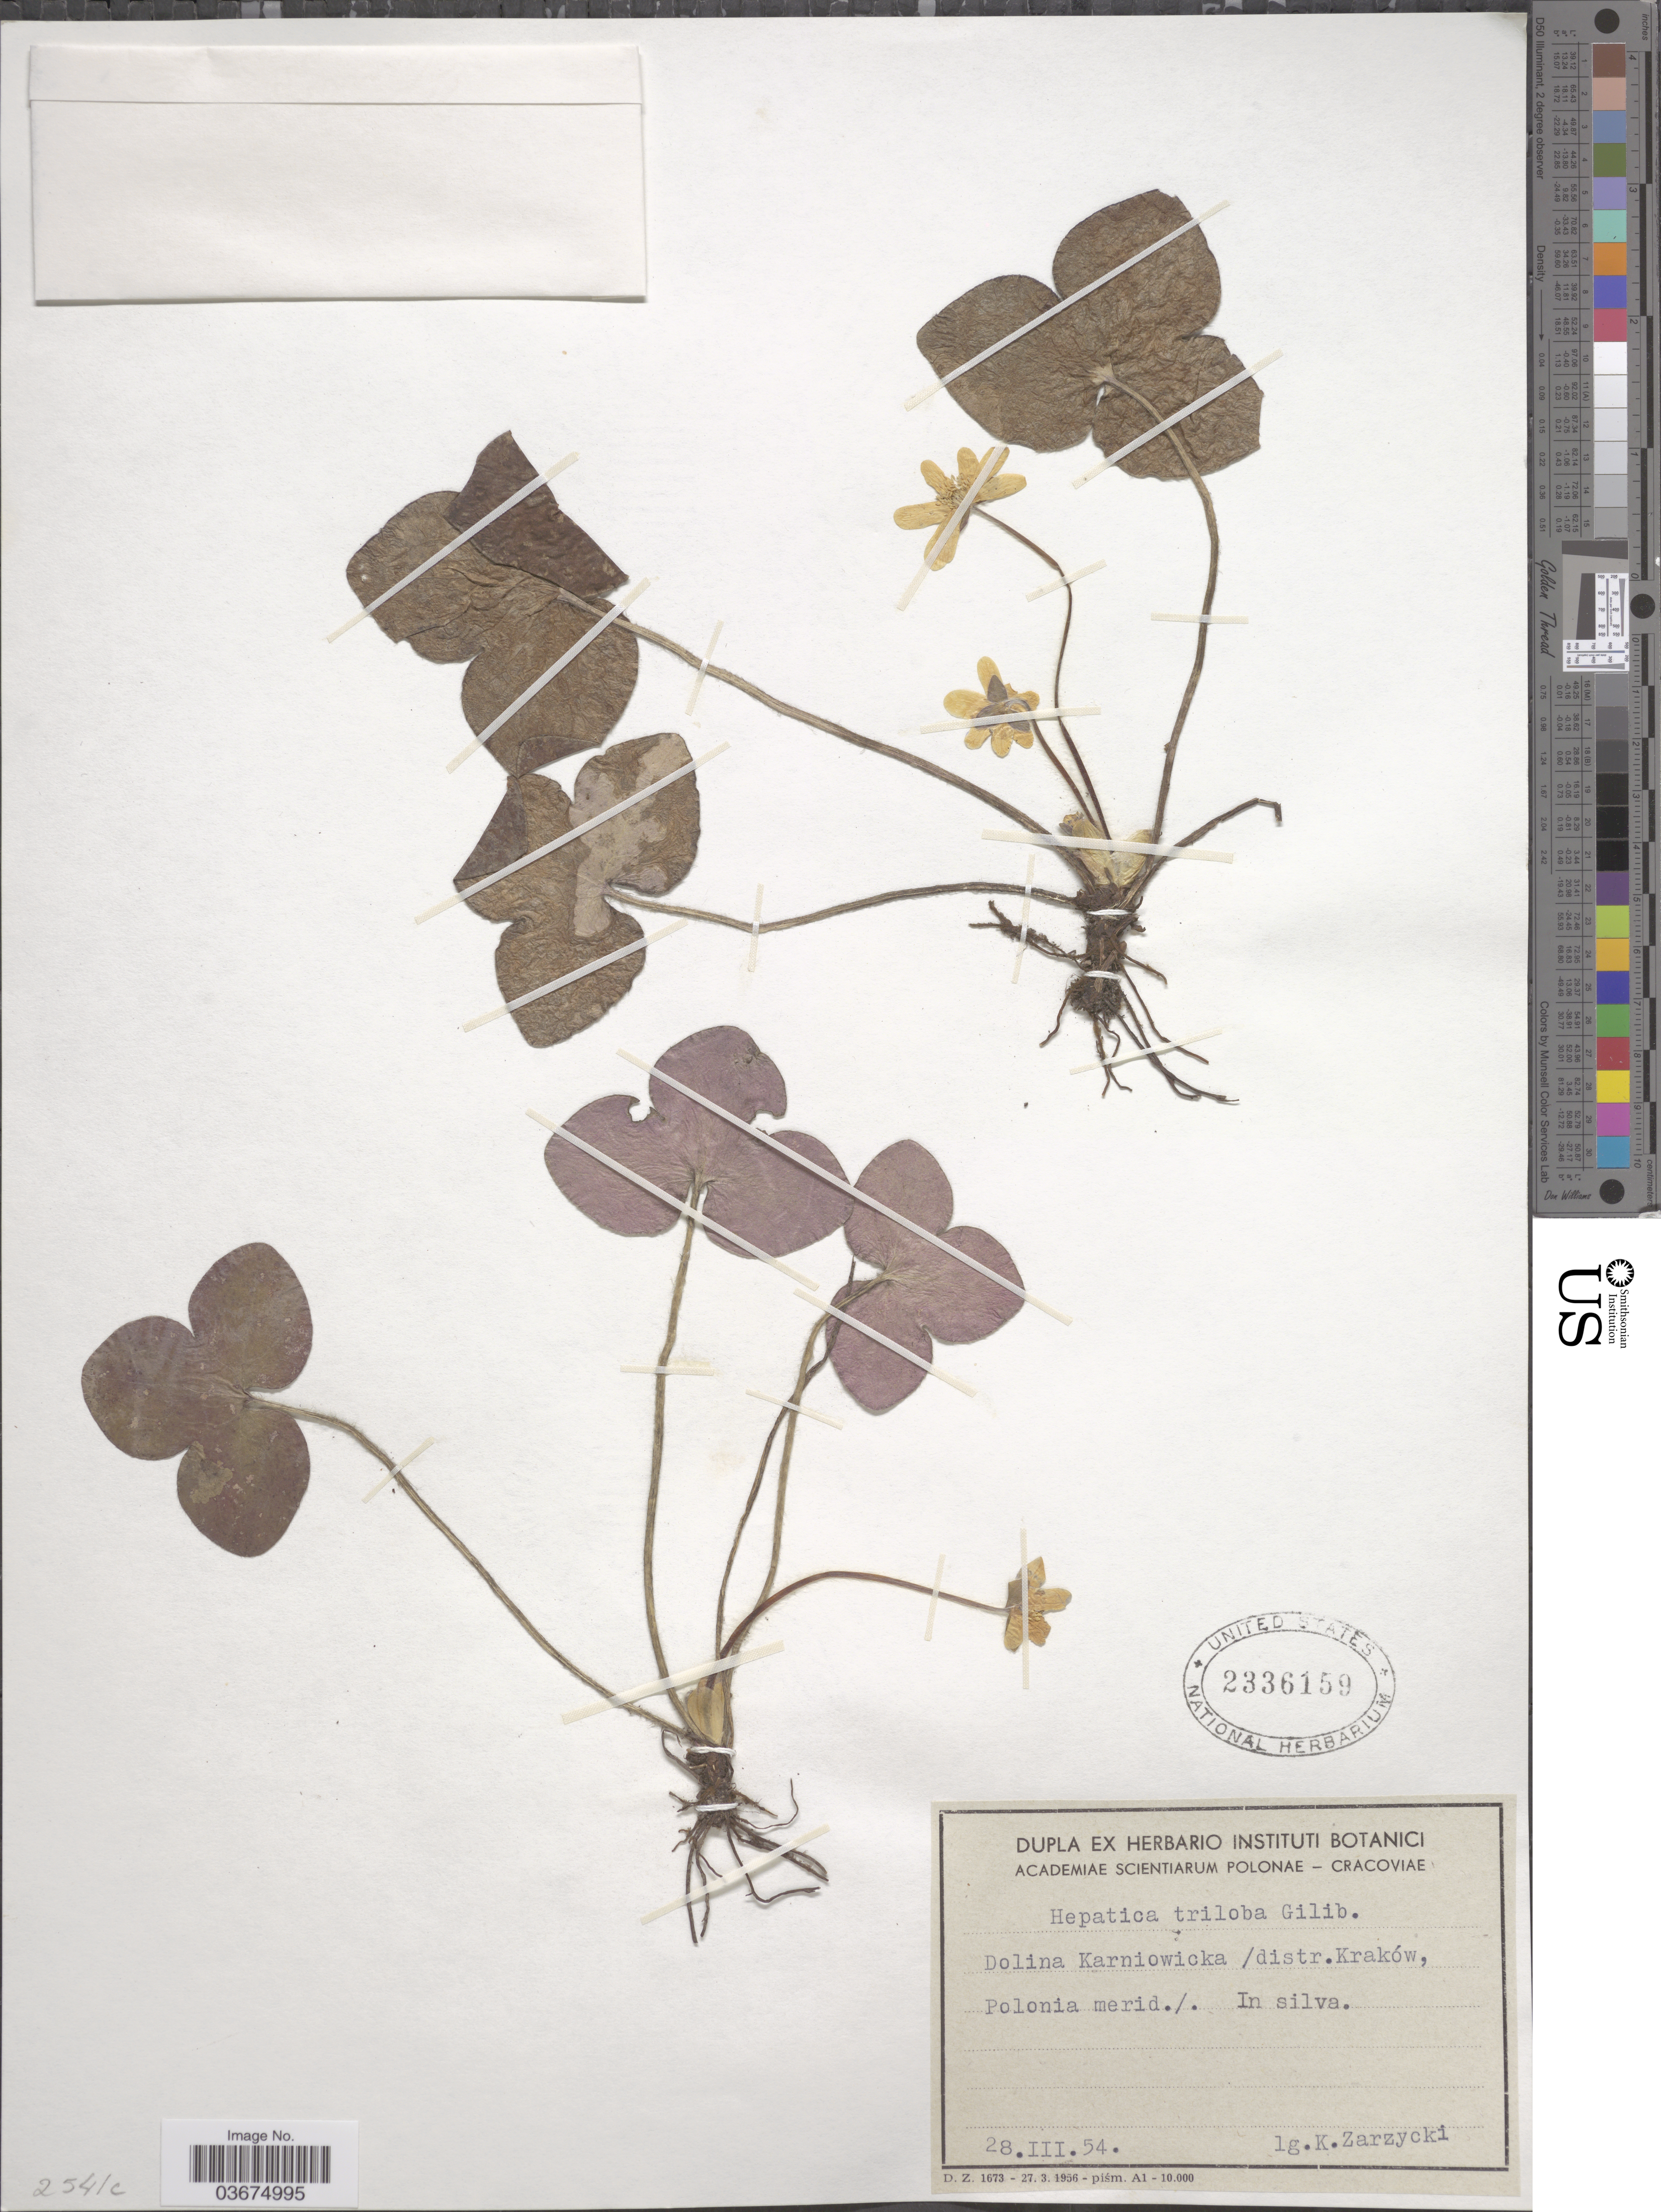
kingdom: Plantae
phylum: Tracheophyta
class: Magnoliopsida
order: Ranunculales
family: Ranunculaceae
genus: Hepatica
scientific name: Hepatica triloba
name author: Chaix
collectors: K. Zarzycki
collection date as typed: Transcribed d/m/y: 28/3/54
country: Poland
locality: Polonia merid.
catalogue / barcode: US 2336159